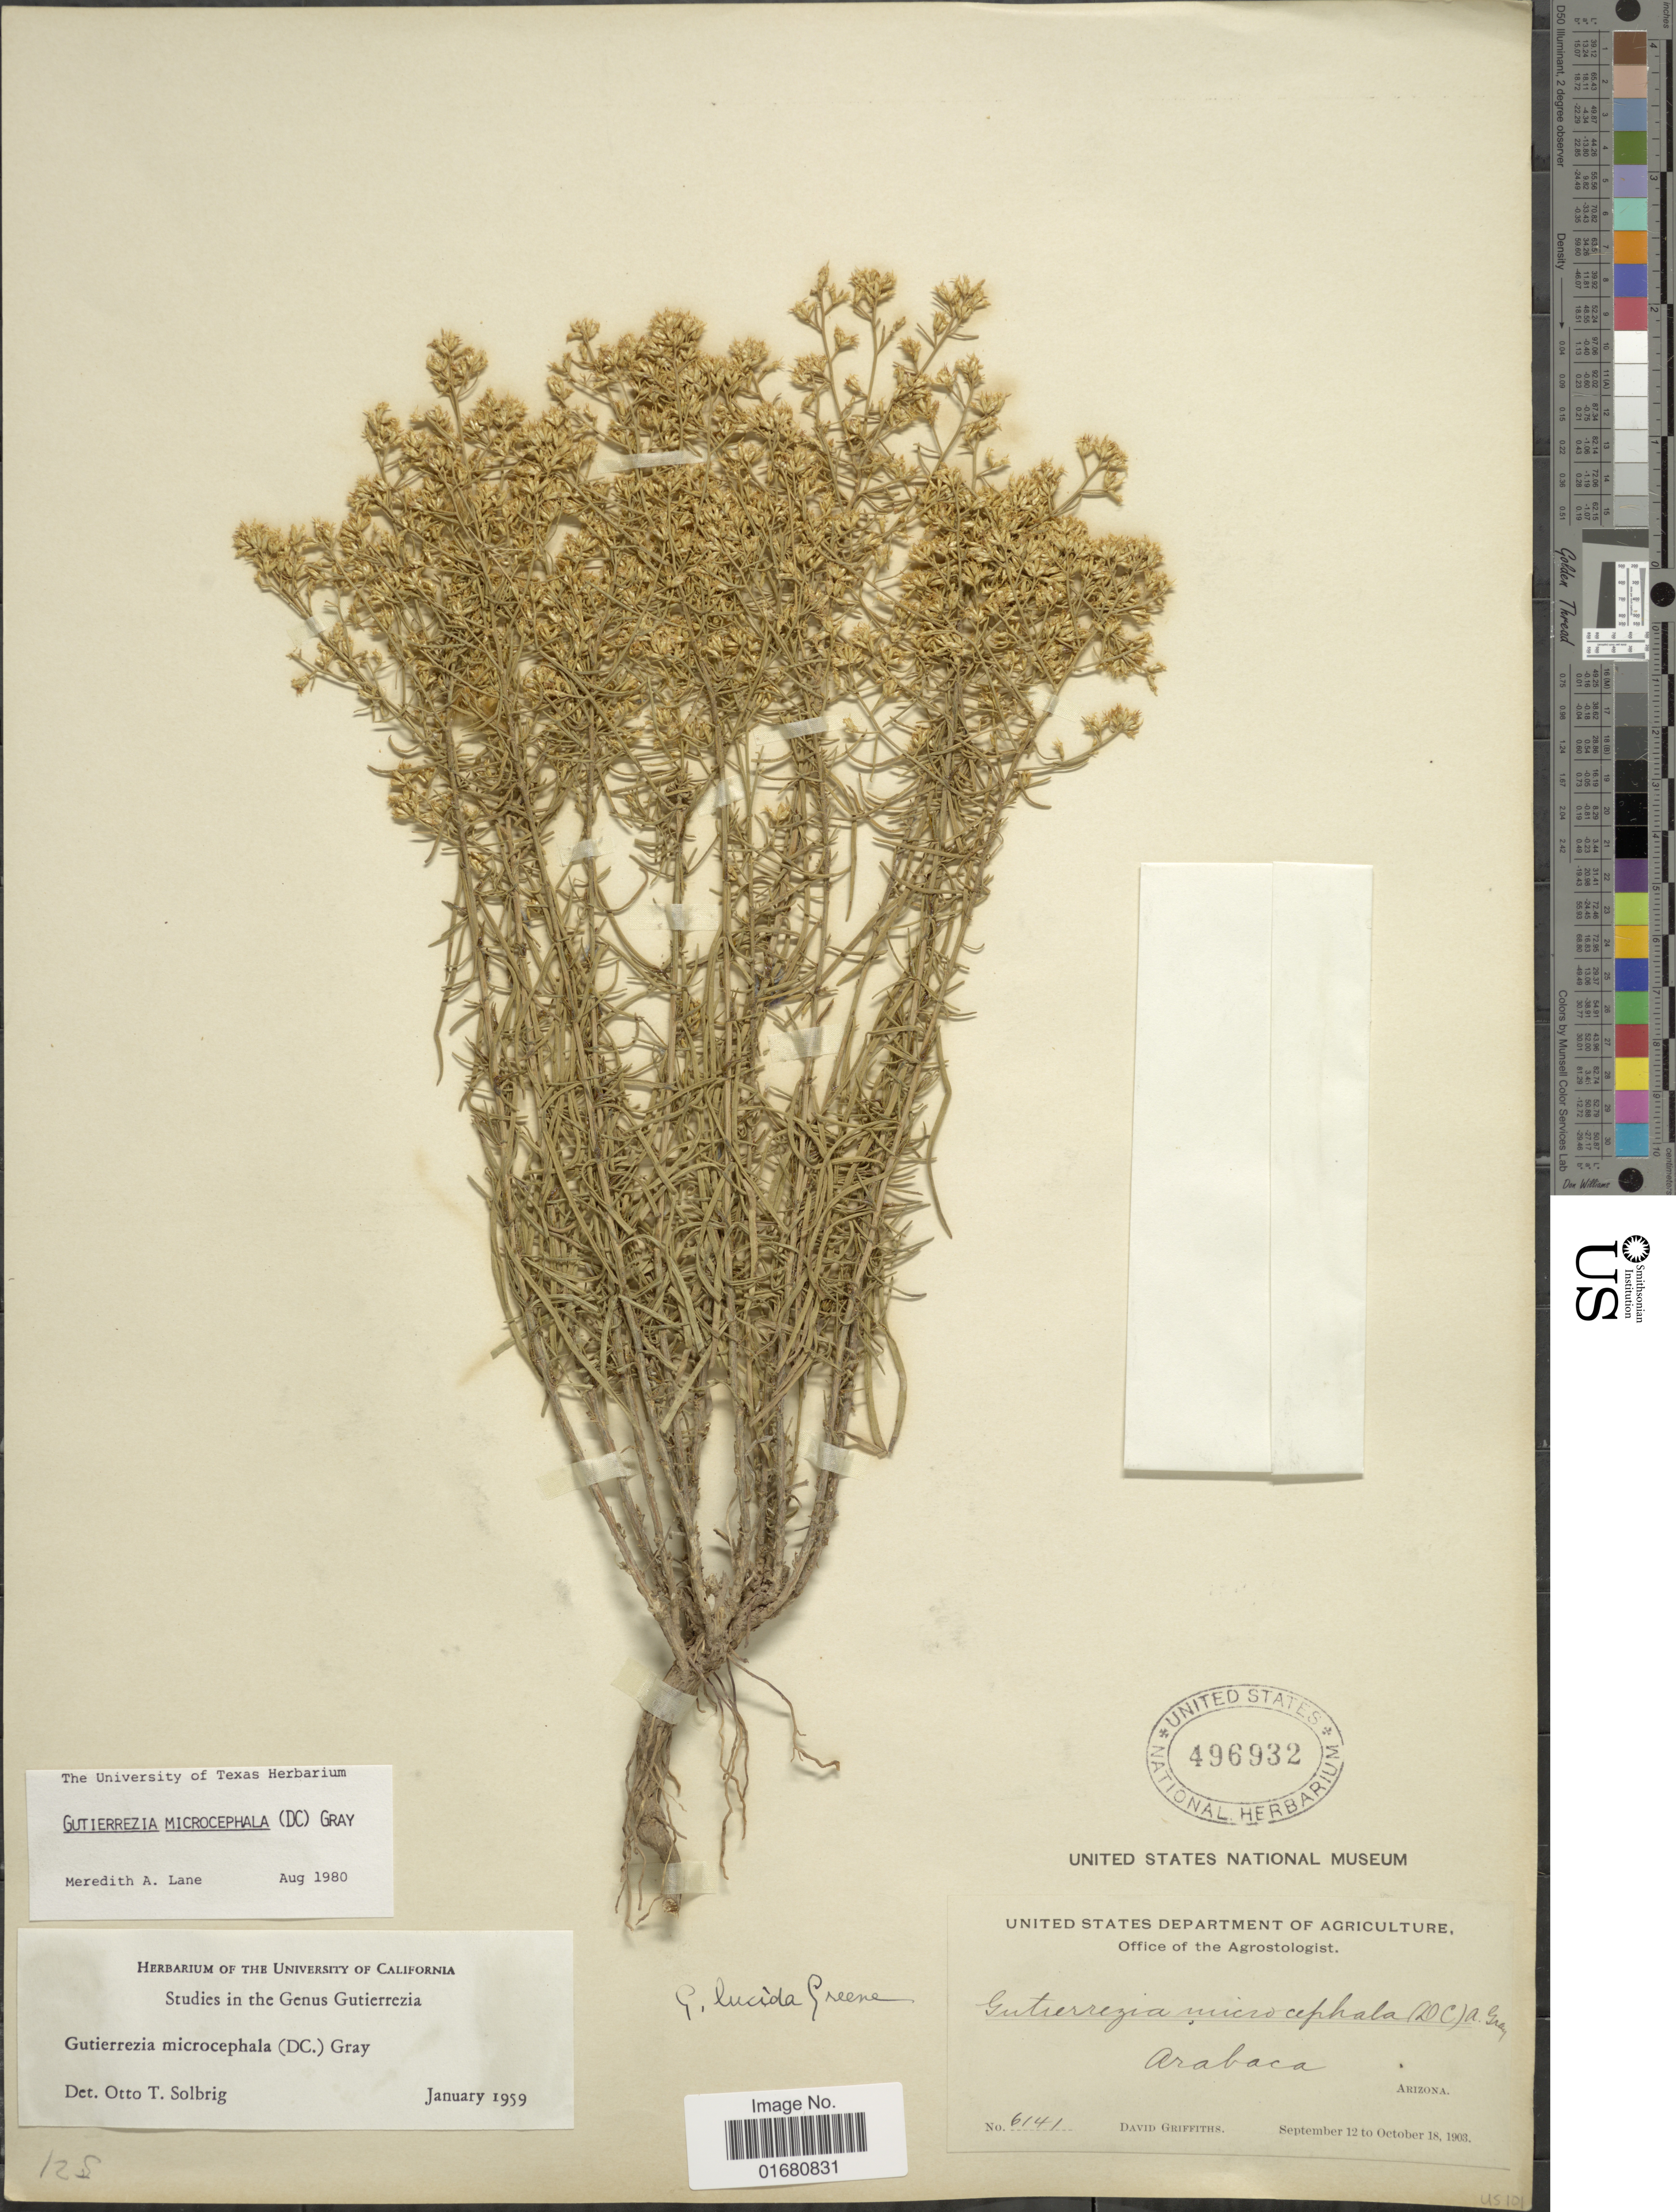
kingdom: Plantae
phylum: Tracheophyta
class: Magnoliopsida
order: Asterales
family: Asteraceae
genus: Gutierrezia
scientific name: Gutierrezia microcephala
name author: (DC.) A. Gray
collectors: D. Griffiths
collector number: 6141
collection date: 1903-09-12/1903-10-18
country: United States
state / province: Arizona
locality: Aravaca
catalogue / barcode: US 496932